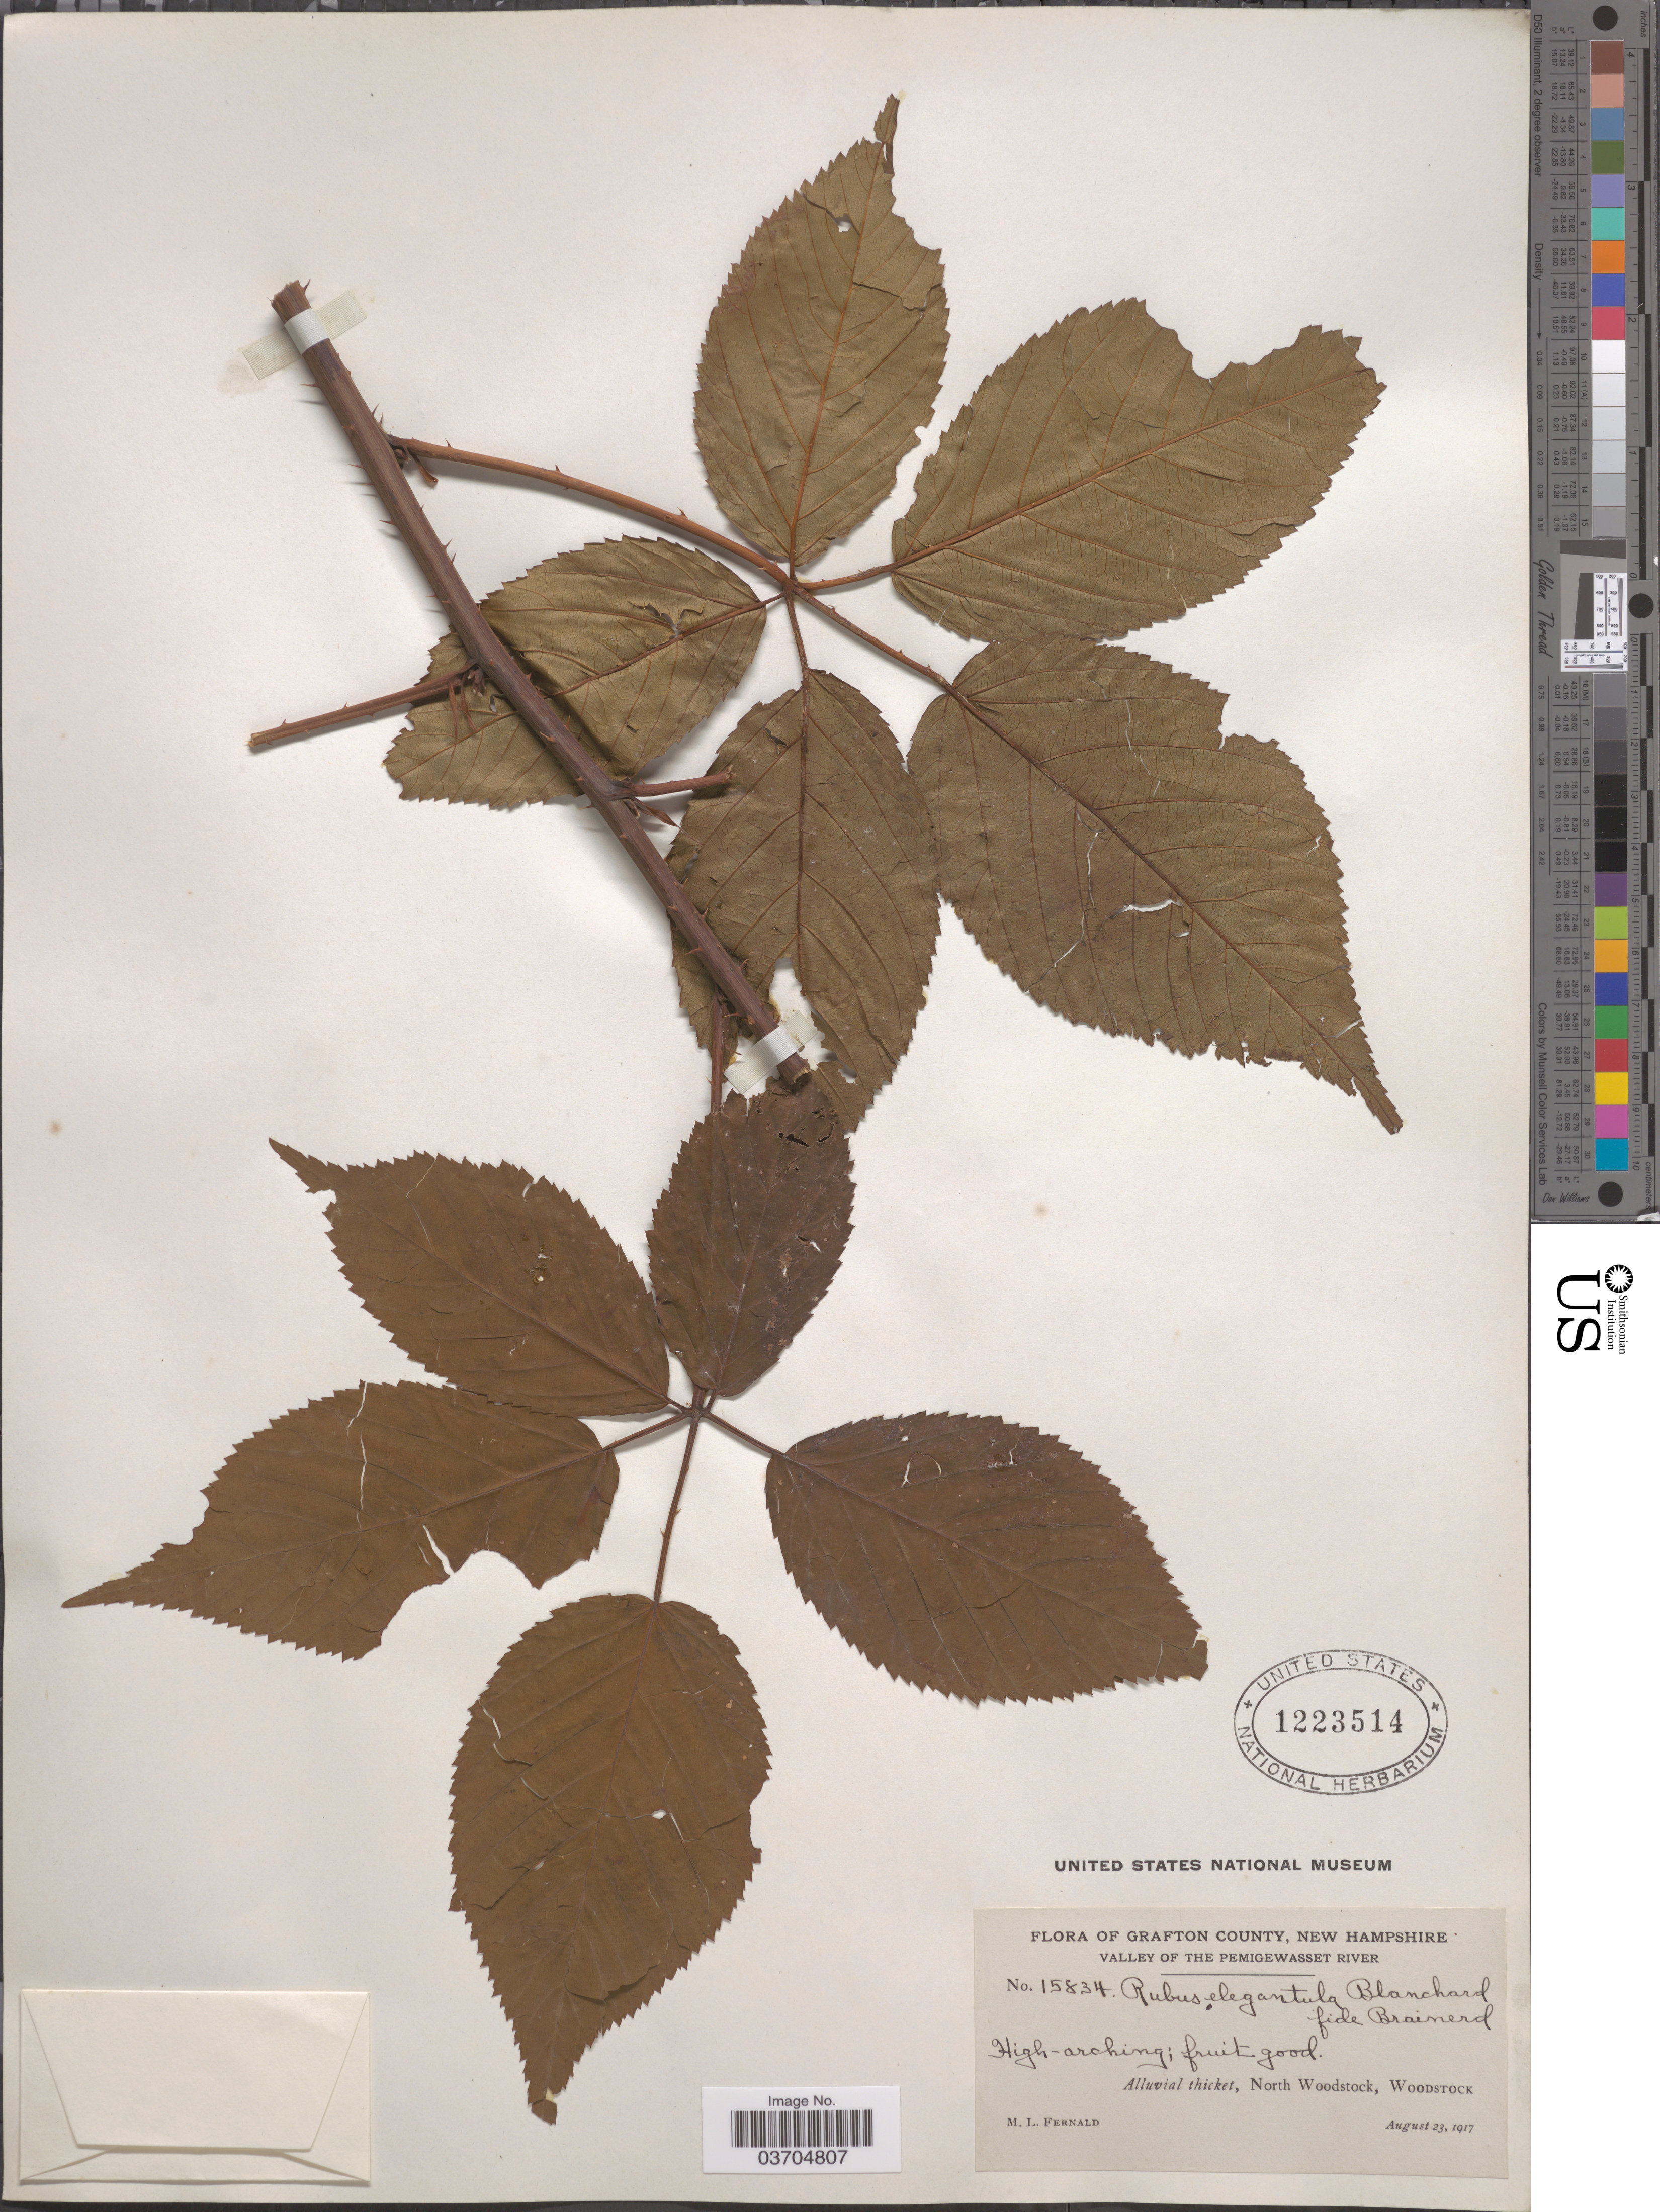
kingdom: Plantae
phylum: Tracheophyta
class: Magnoliopsida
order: Rosales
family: Rosaceae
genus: Rubus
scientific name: Rubus elegantulus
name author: Blanch.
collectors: M. L. Fernald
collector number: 15834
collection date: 1917-08-23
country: United States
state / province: New Hampshire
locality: Grafton County. Valley of the Pemigewasset River. North Woodstock, Woodstock.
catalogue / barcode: US 1223514